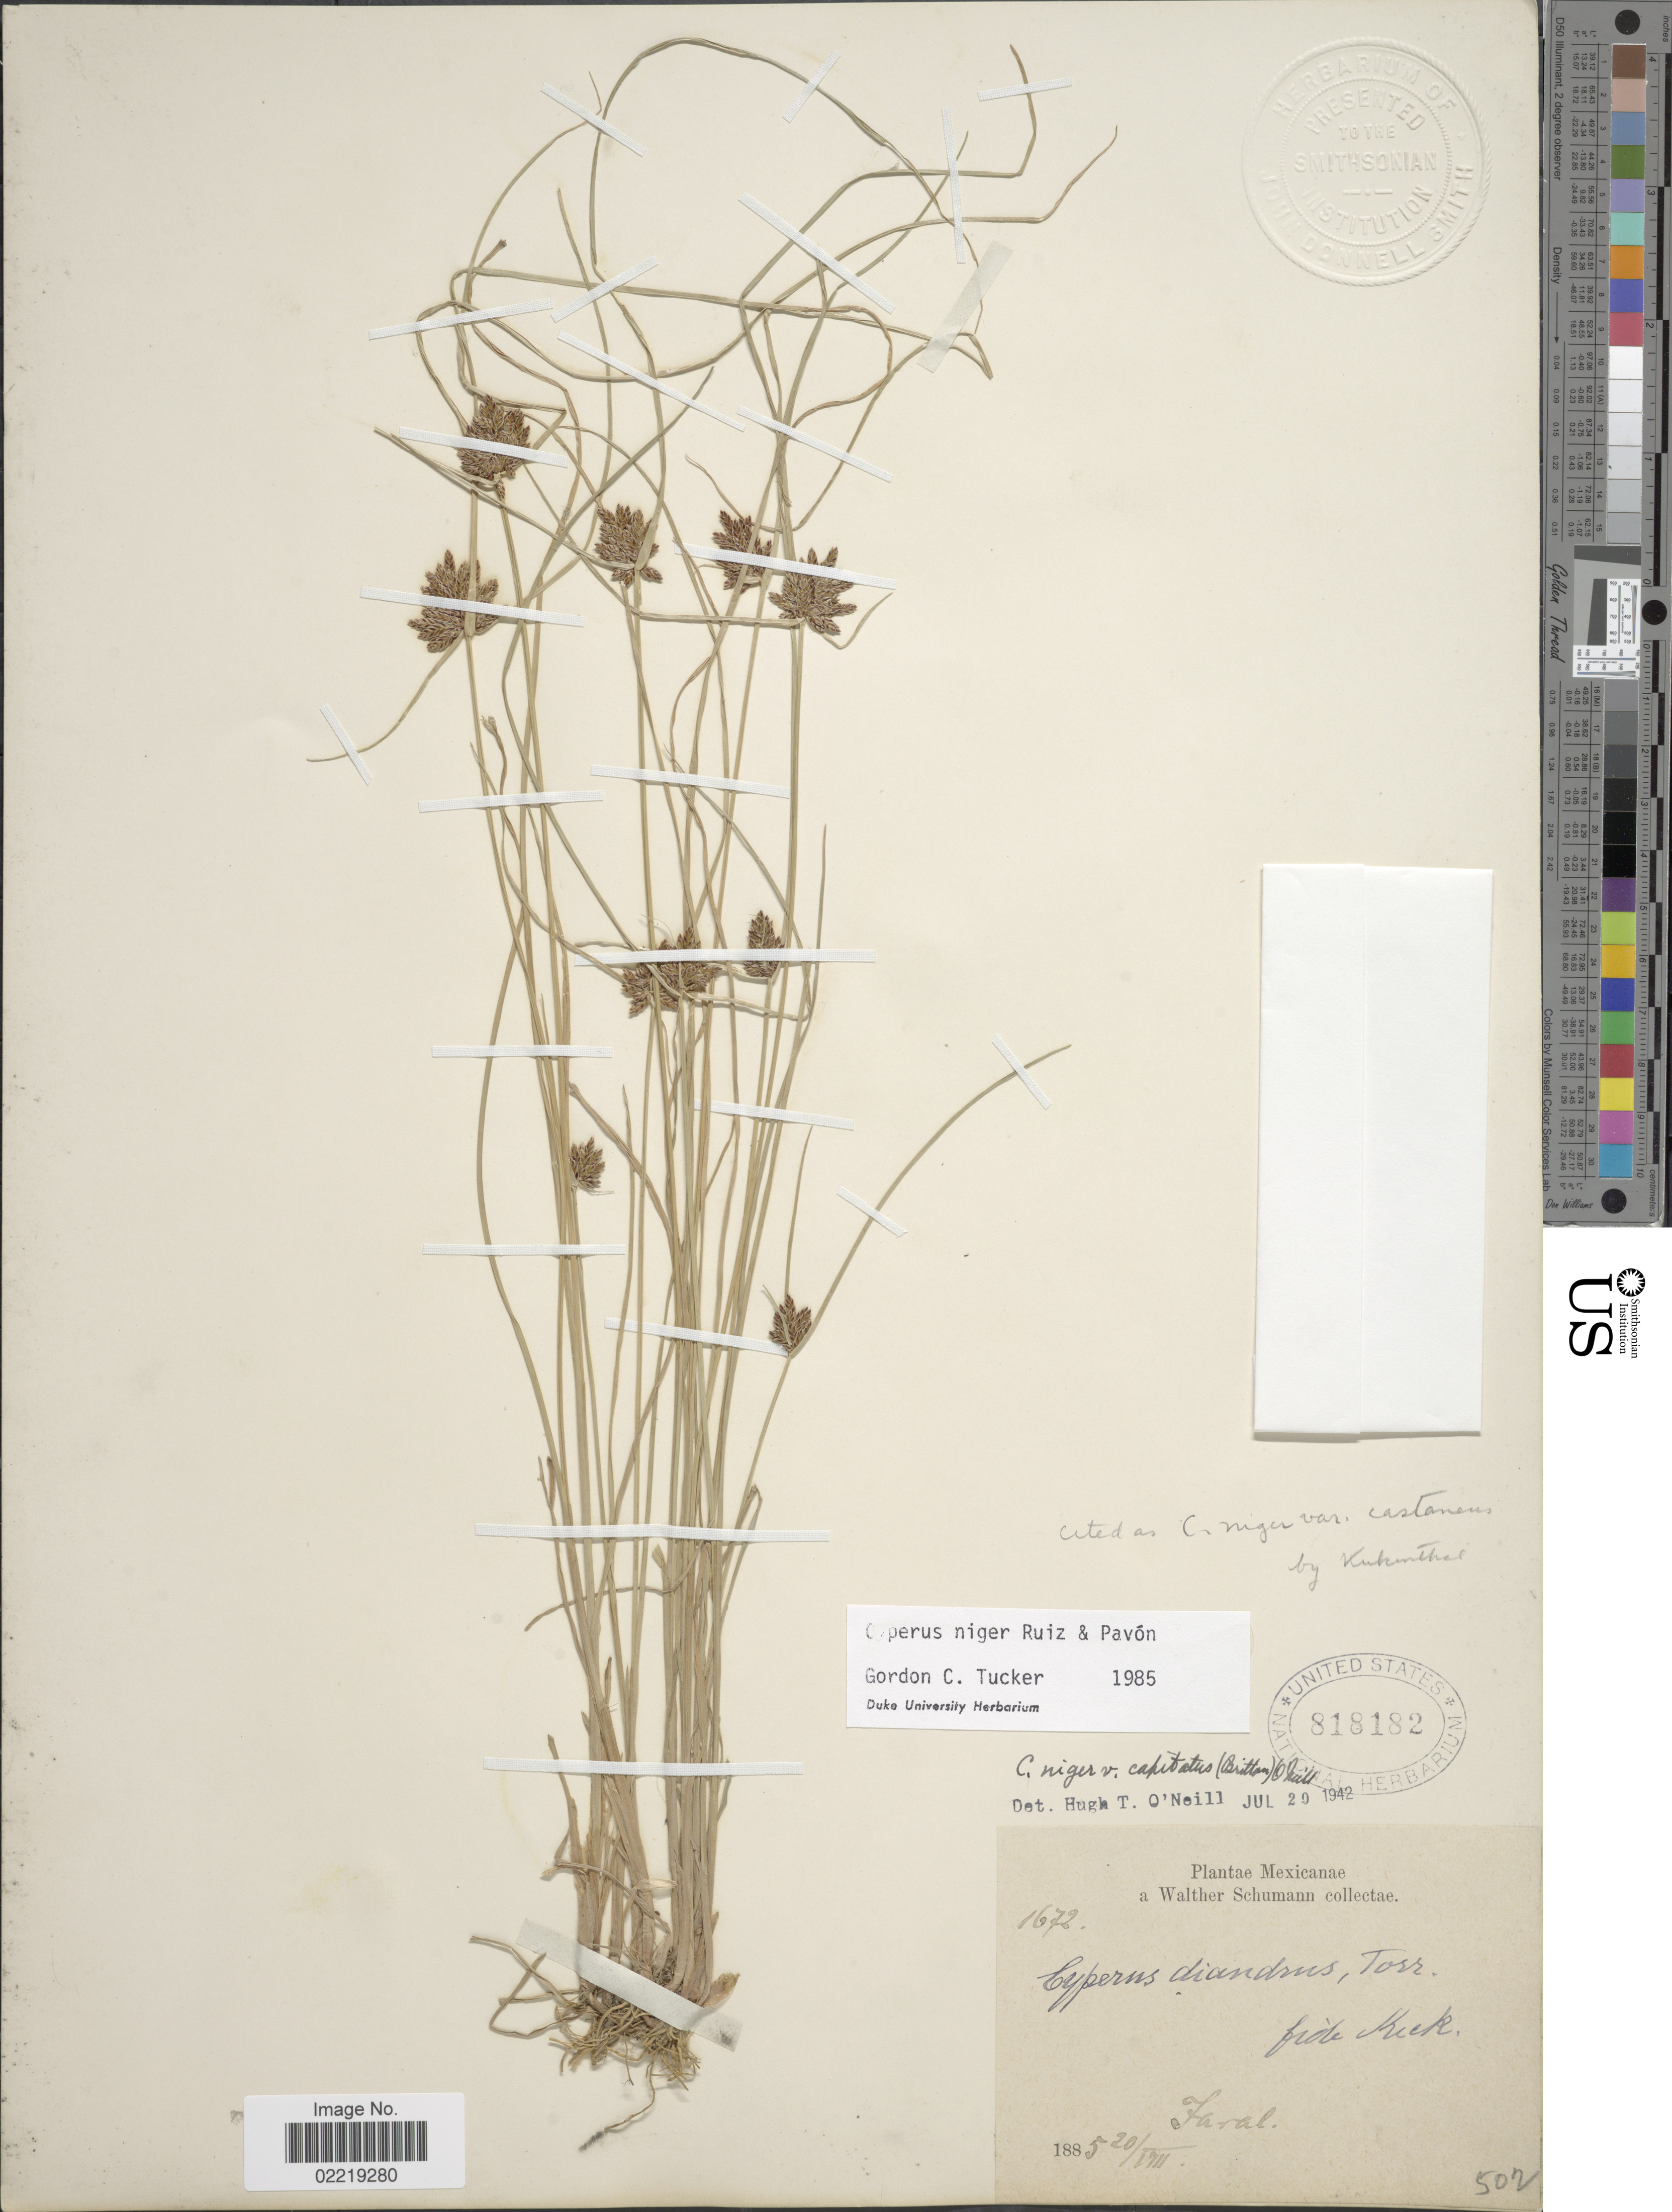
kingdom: Plantae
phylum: Tracheophyta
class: Liliopsida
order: Poales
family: Cyperaceae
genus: Cyperus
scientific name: Cyperus niger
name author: Ruiz & Pav.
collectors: W. Schumann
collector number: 1672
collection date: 1885-08-20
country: Mexico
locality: Faral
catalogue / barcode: US 818182